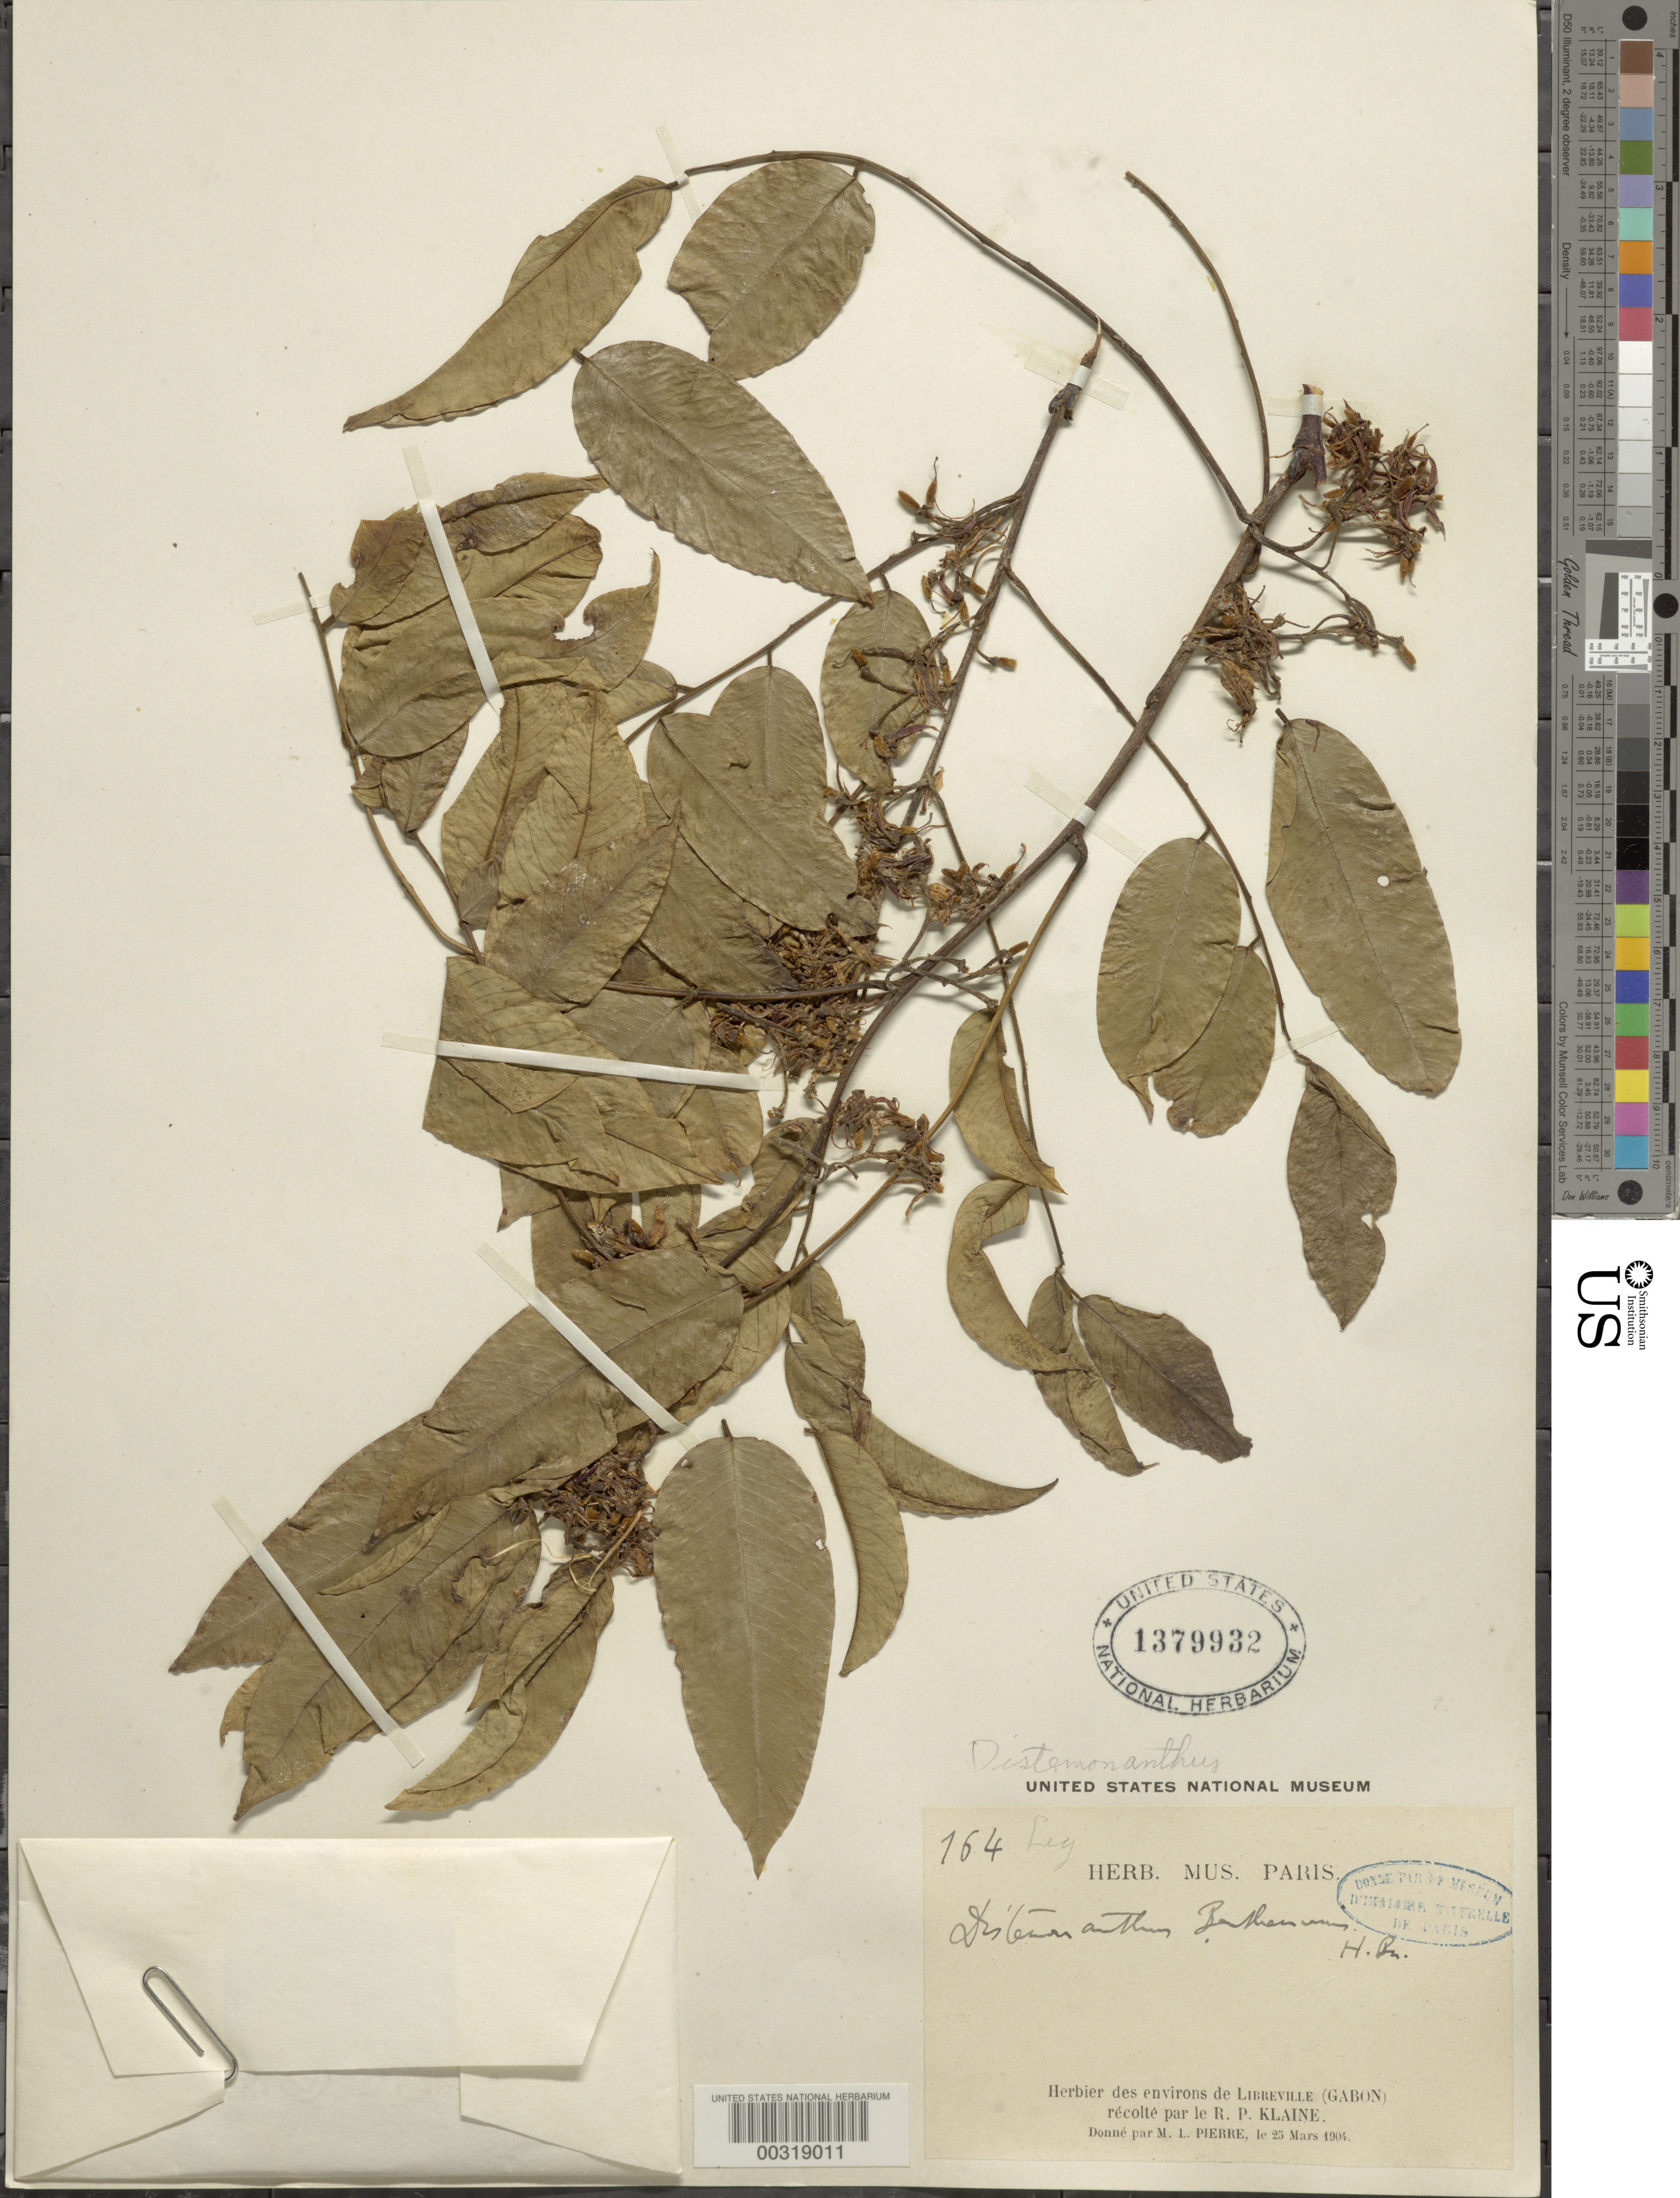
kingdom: Plantae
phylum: Tracheophyta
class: Magnoliopsida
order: Fabales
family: Fabaceae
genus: Distemonanthus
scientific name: Distemonanthus benthamianus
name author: Baill.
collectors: M. L. Pierre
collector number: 764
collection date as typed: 25 Mar 1904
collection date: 1904-03-25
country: Gabon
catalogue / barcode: US 1379932